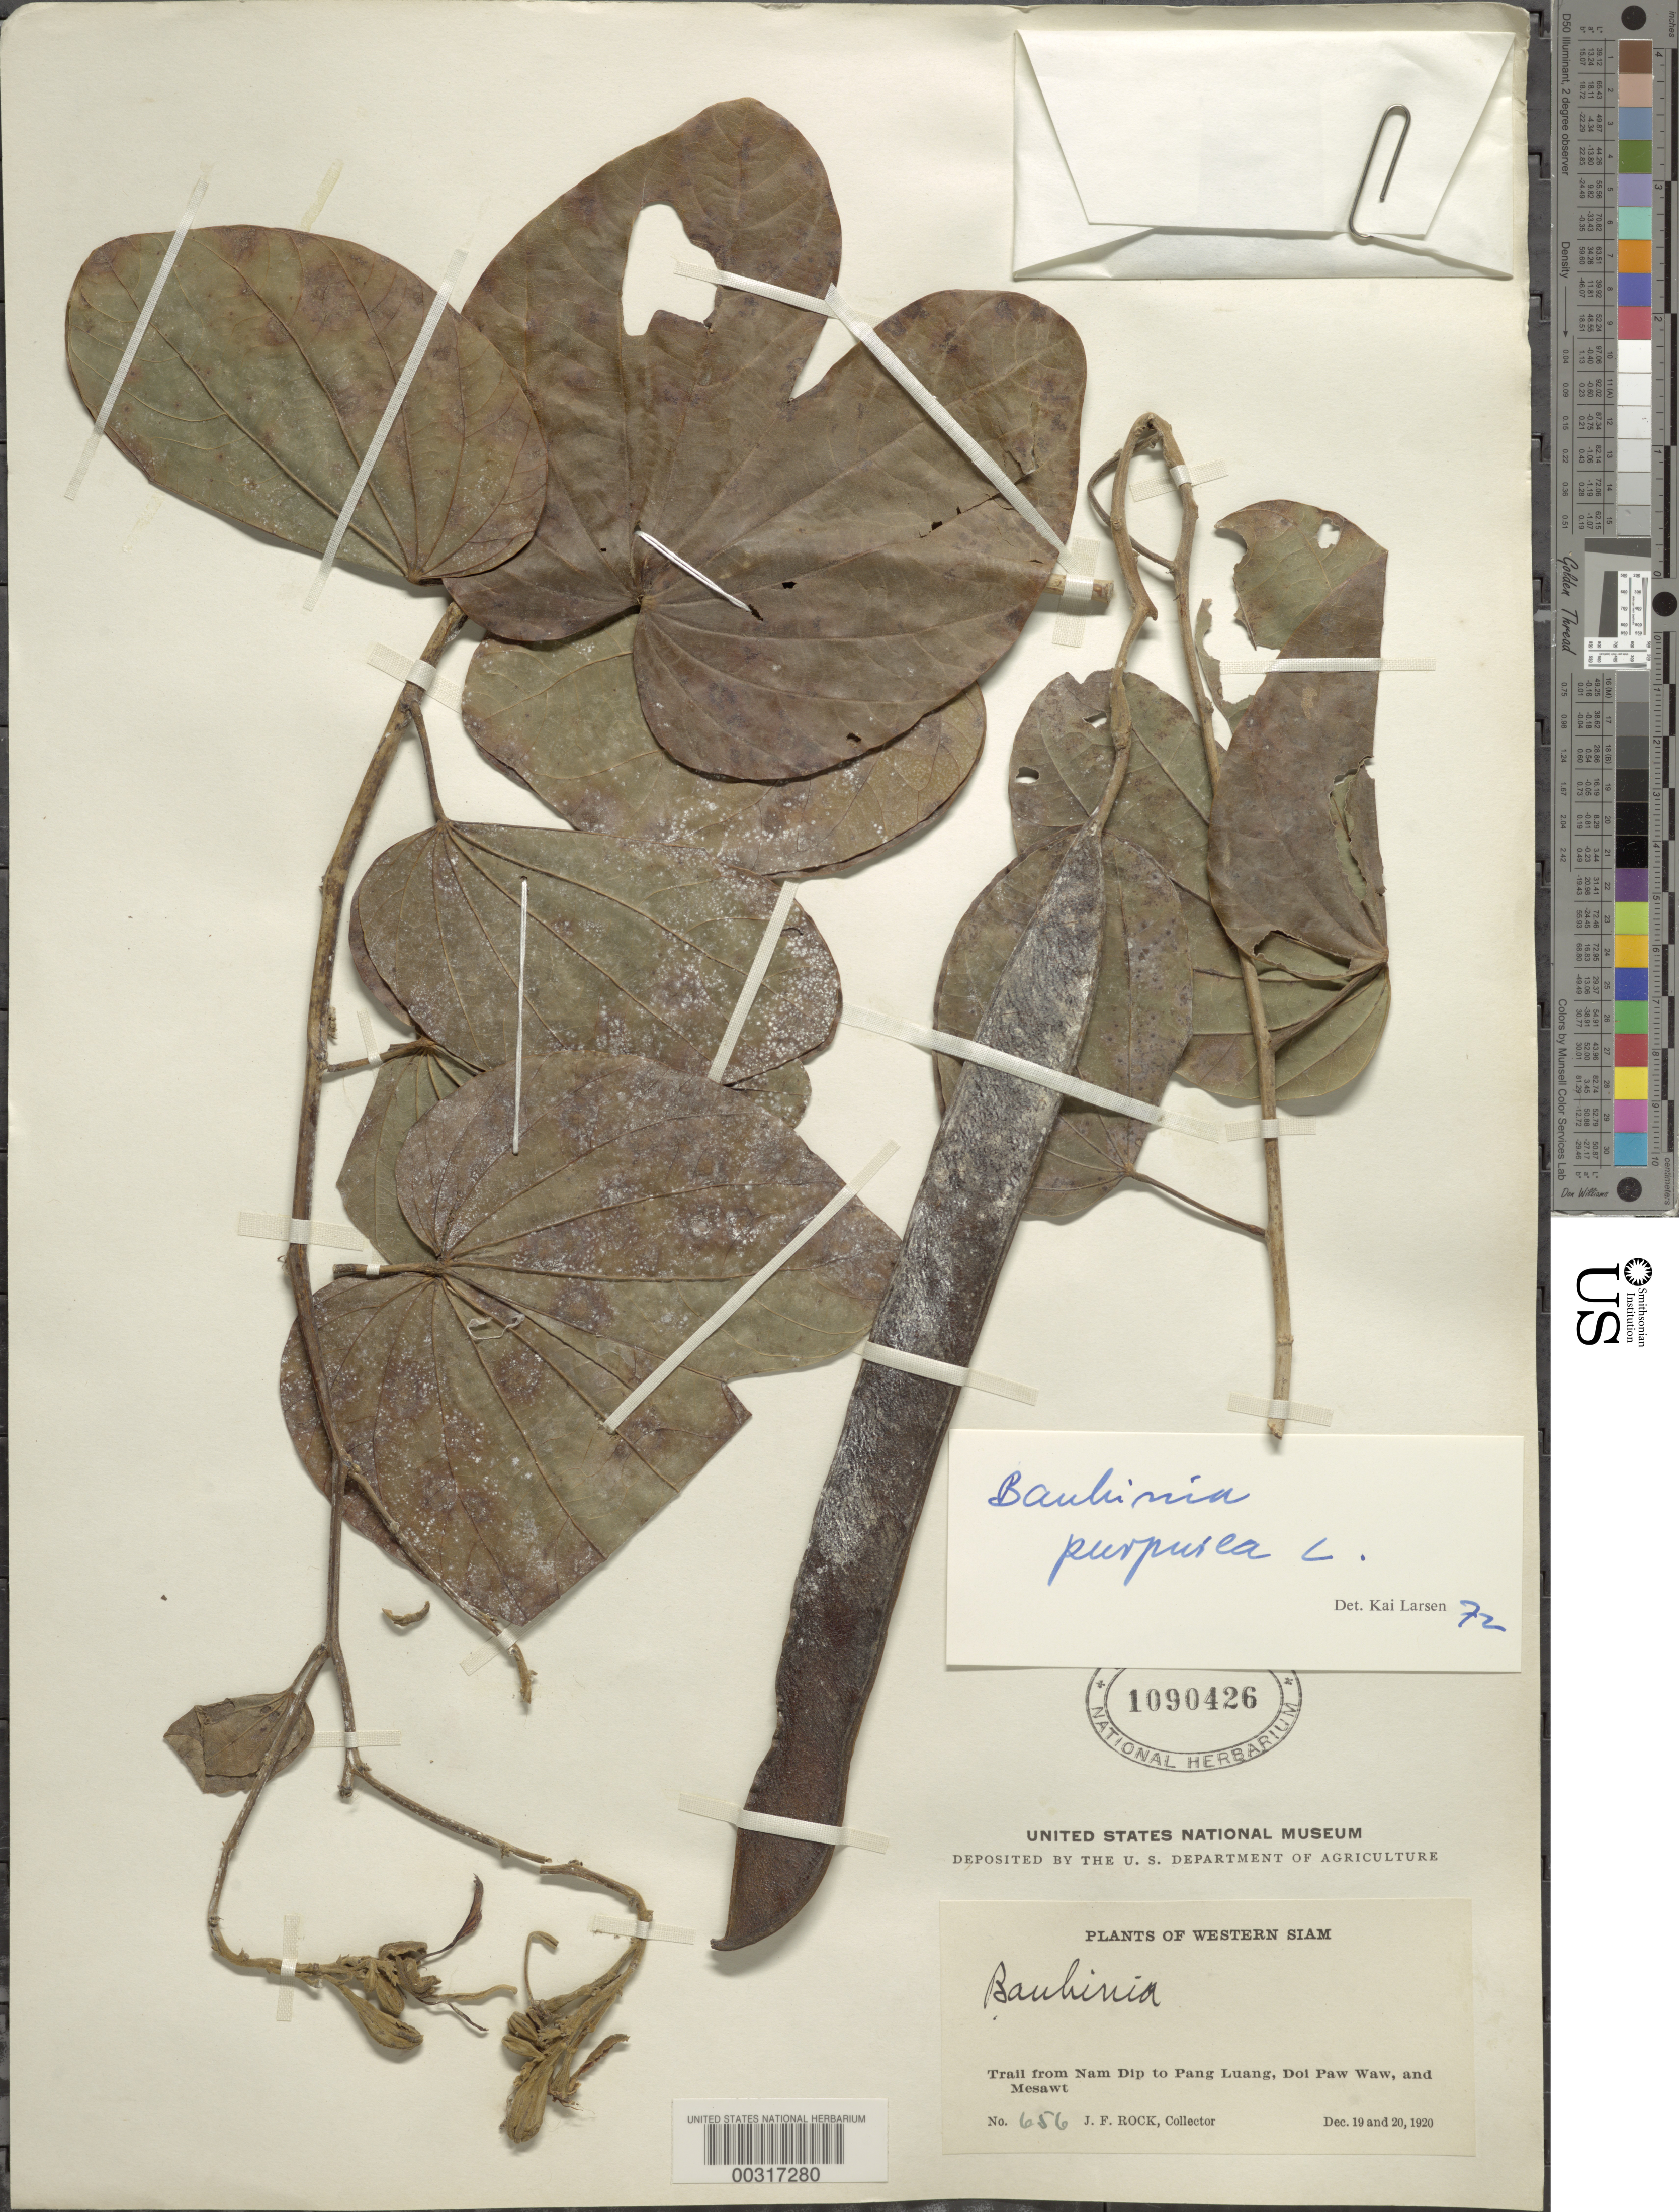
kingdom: Plantae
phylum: Tracheophyta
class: Magnoliopsida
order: Fabales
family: Fabaceae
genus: Bauhinia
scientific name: Bauhinia purpurea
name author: L.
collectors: J. F. Rock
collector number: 656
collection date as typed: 19 Dec 1920 and 20 Dec 1920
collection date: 1920-12-19,1920-12-20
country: Thailand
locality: Trail from nam dip to pang luang, doi paw waw and mesawt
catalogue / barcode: US 1090426